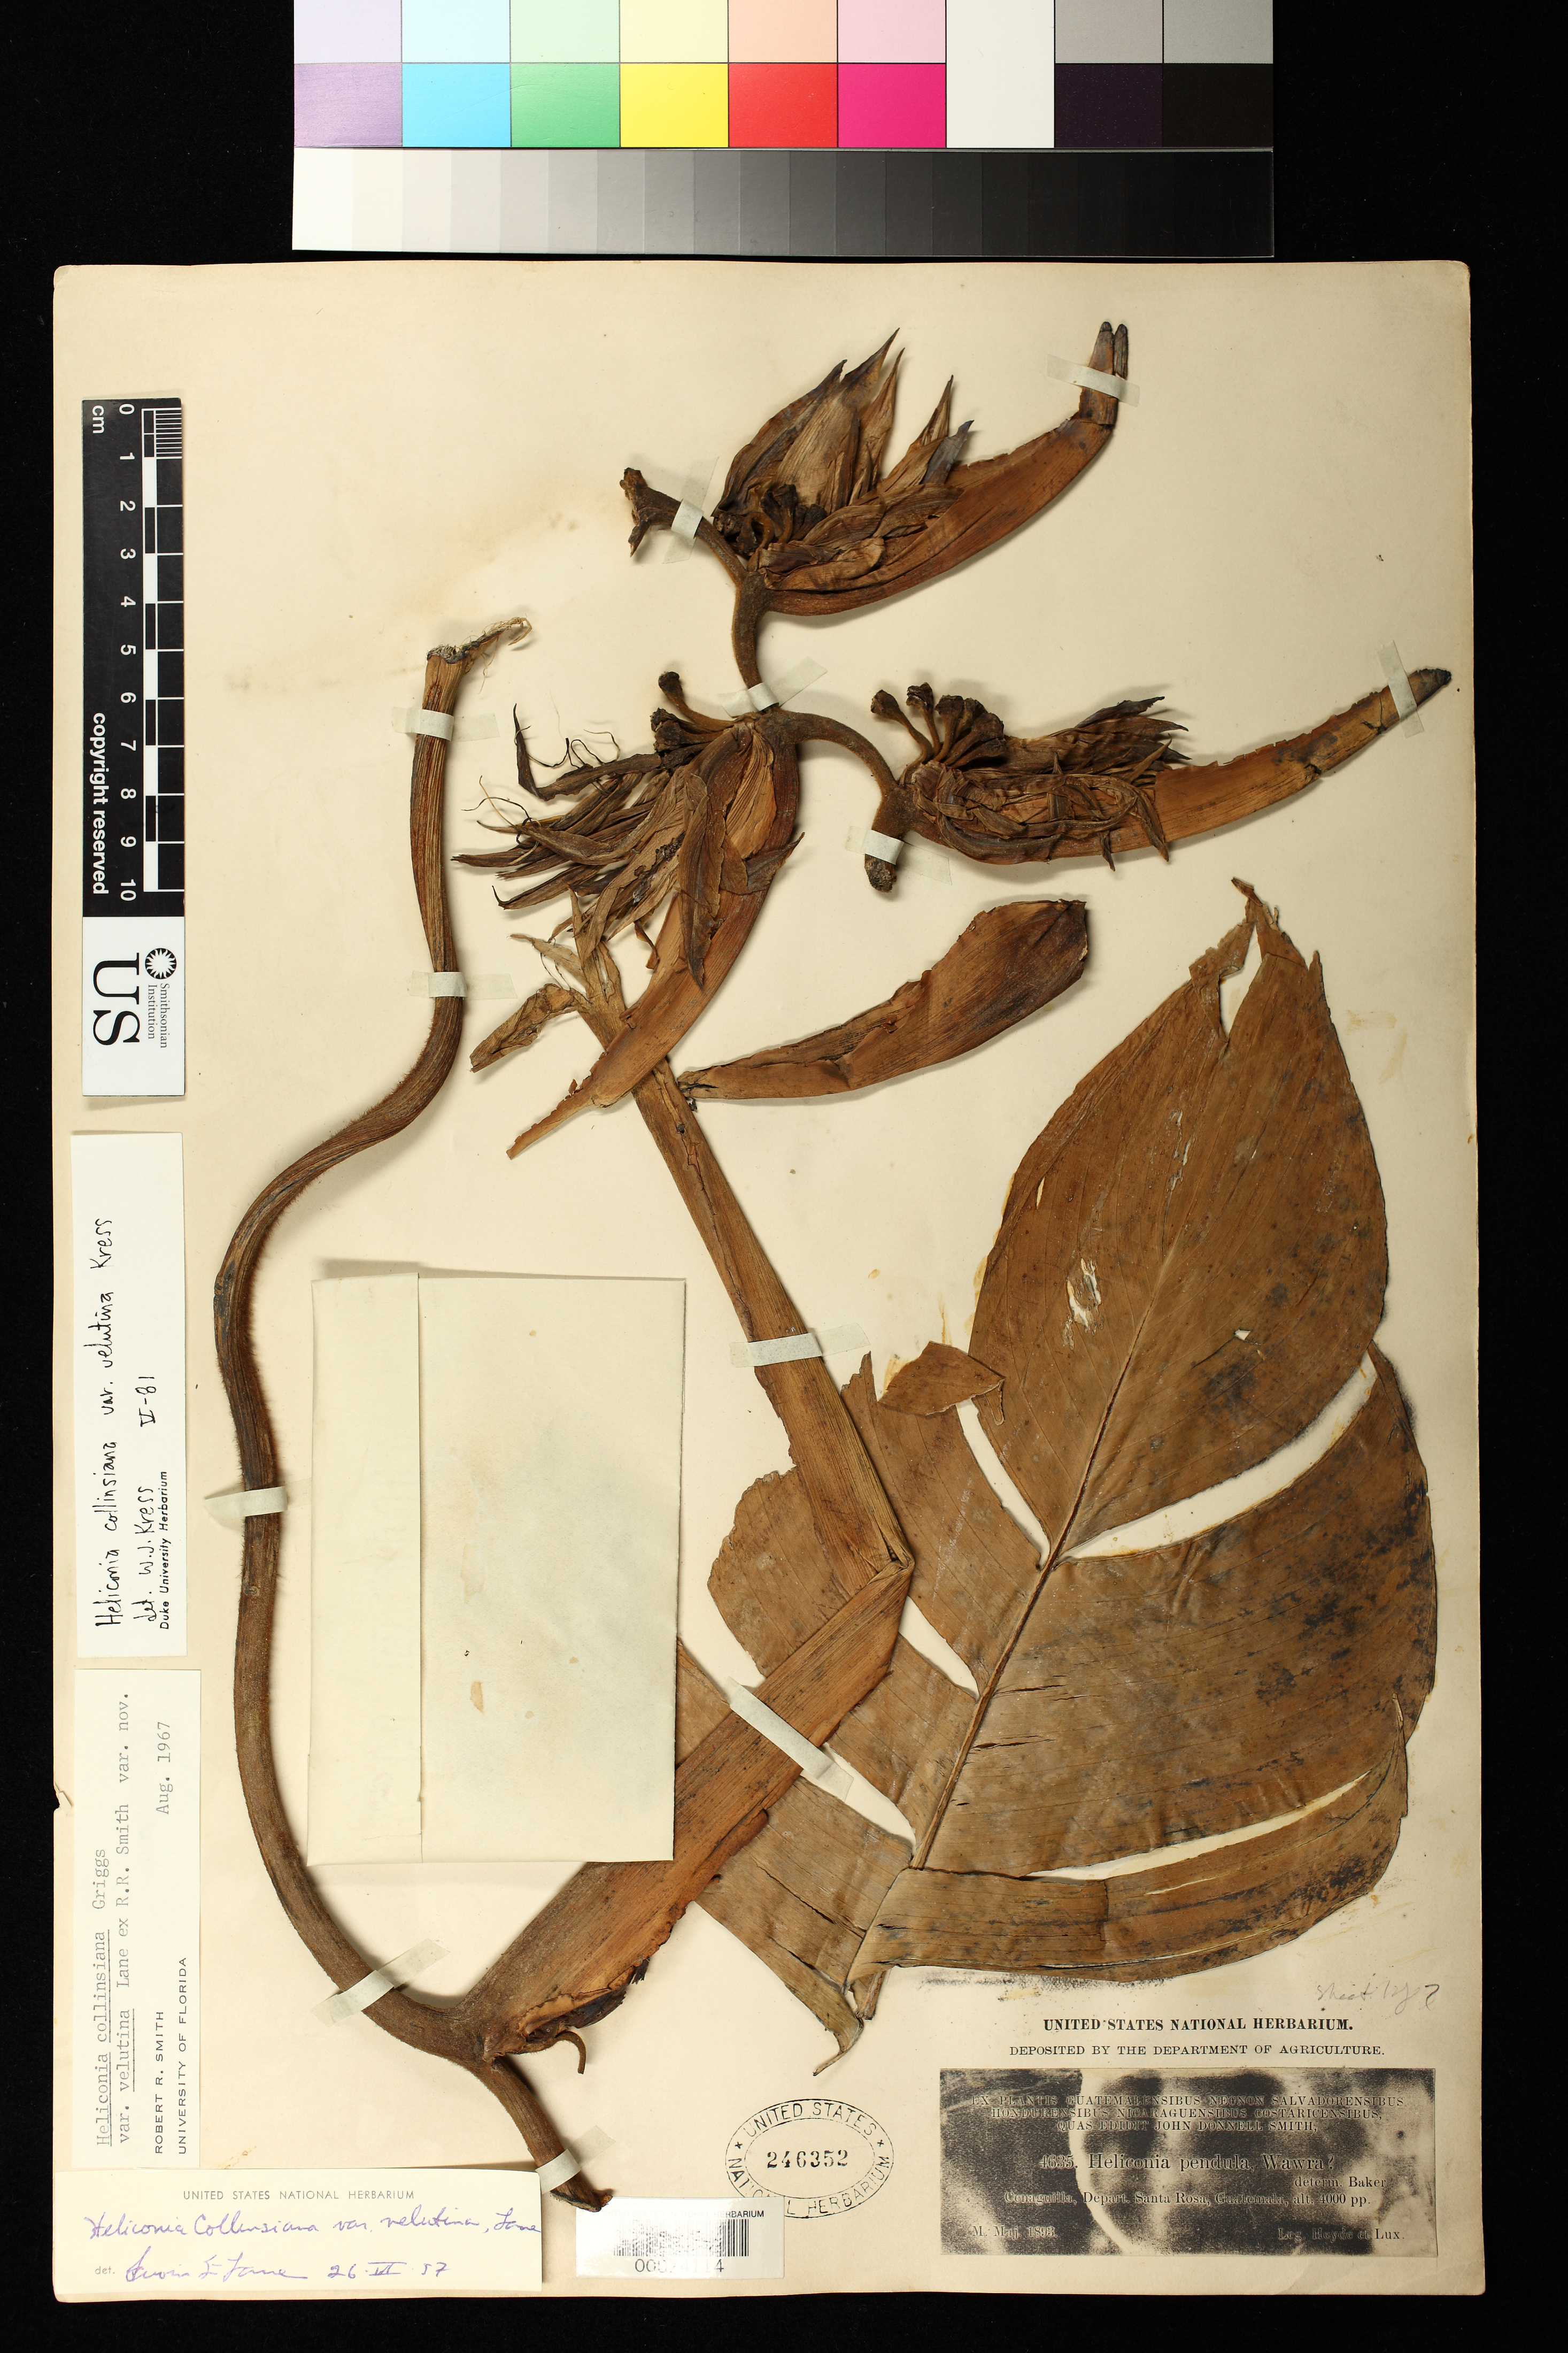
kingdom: Plantae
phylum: Tracheophyta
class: Liliopsida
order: Zingiberales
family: Heliconiaceae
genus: Heliconia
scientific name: Heliconia collinsiana var. velutina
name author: W.J. Kress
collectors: E. T. Heyde & E. Lux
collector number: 4635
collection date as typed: May 1893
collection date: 1893-05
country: Guatemala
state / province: Santa Rosa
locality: Cenaguilla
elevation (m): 1219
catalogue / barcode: US 246352